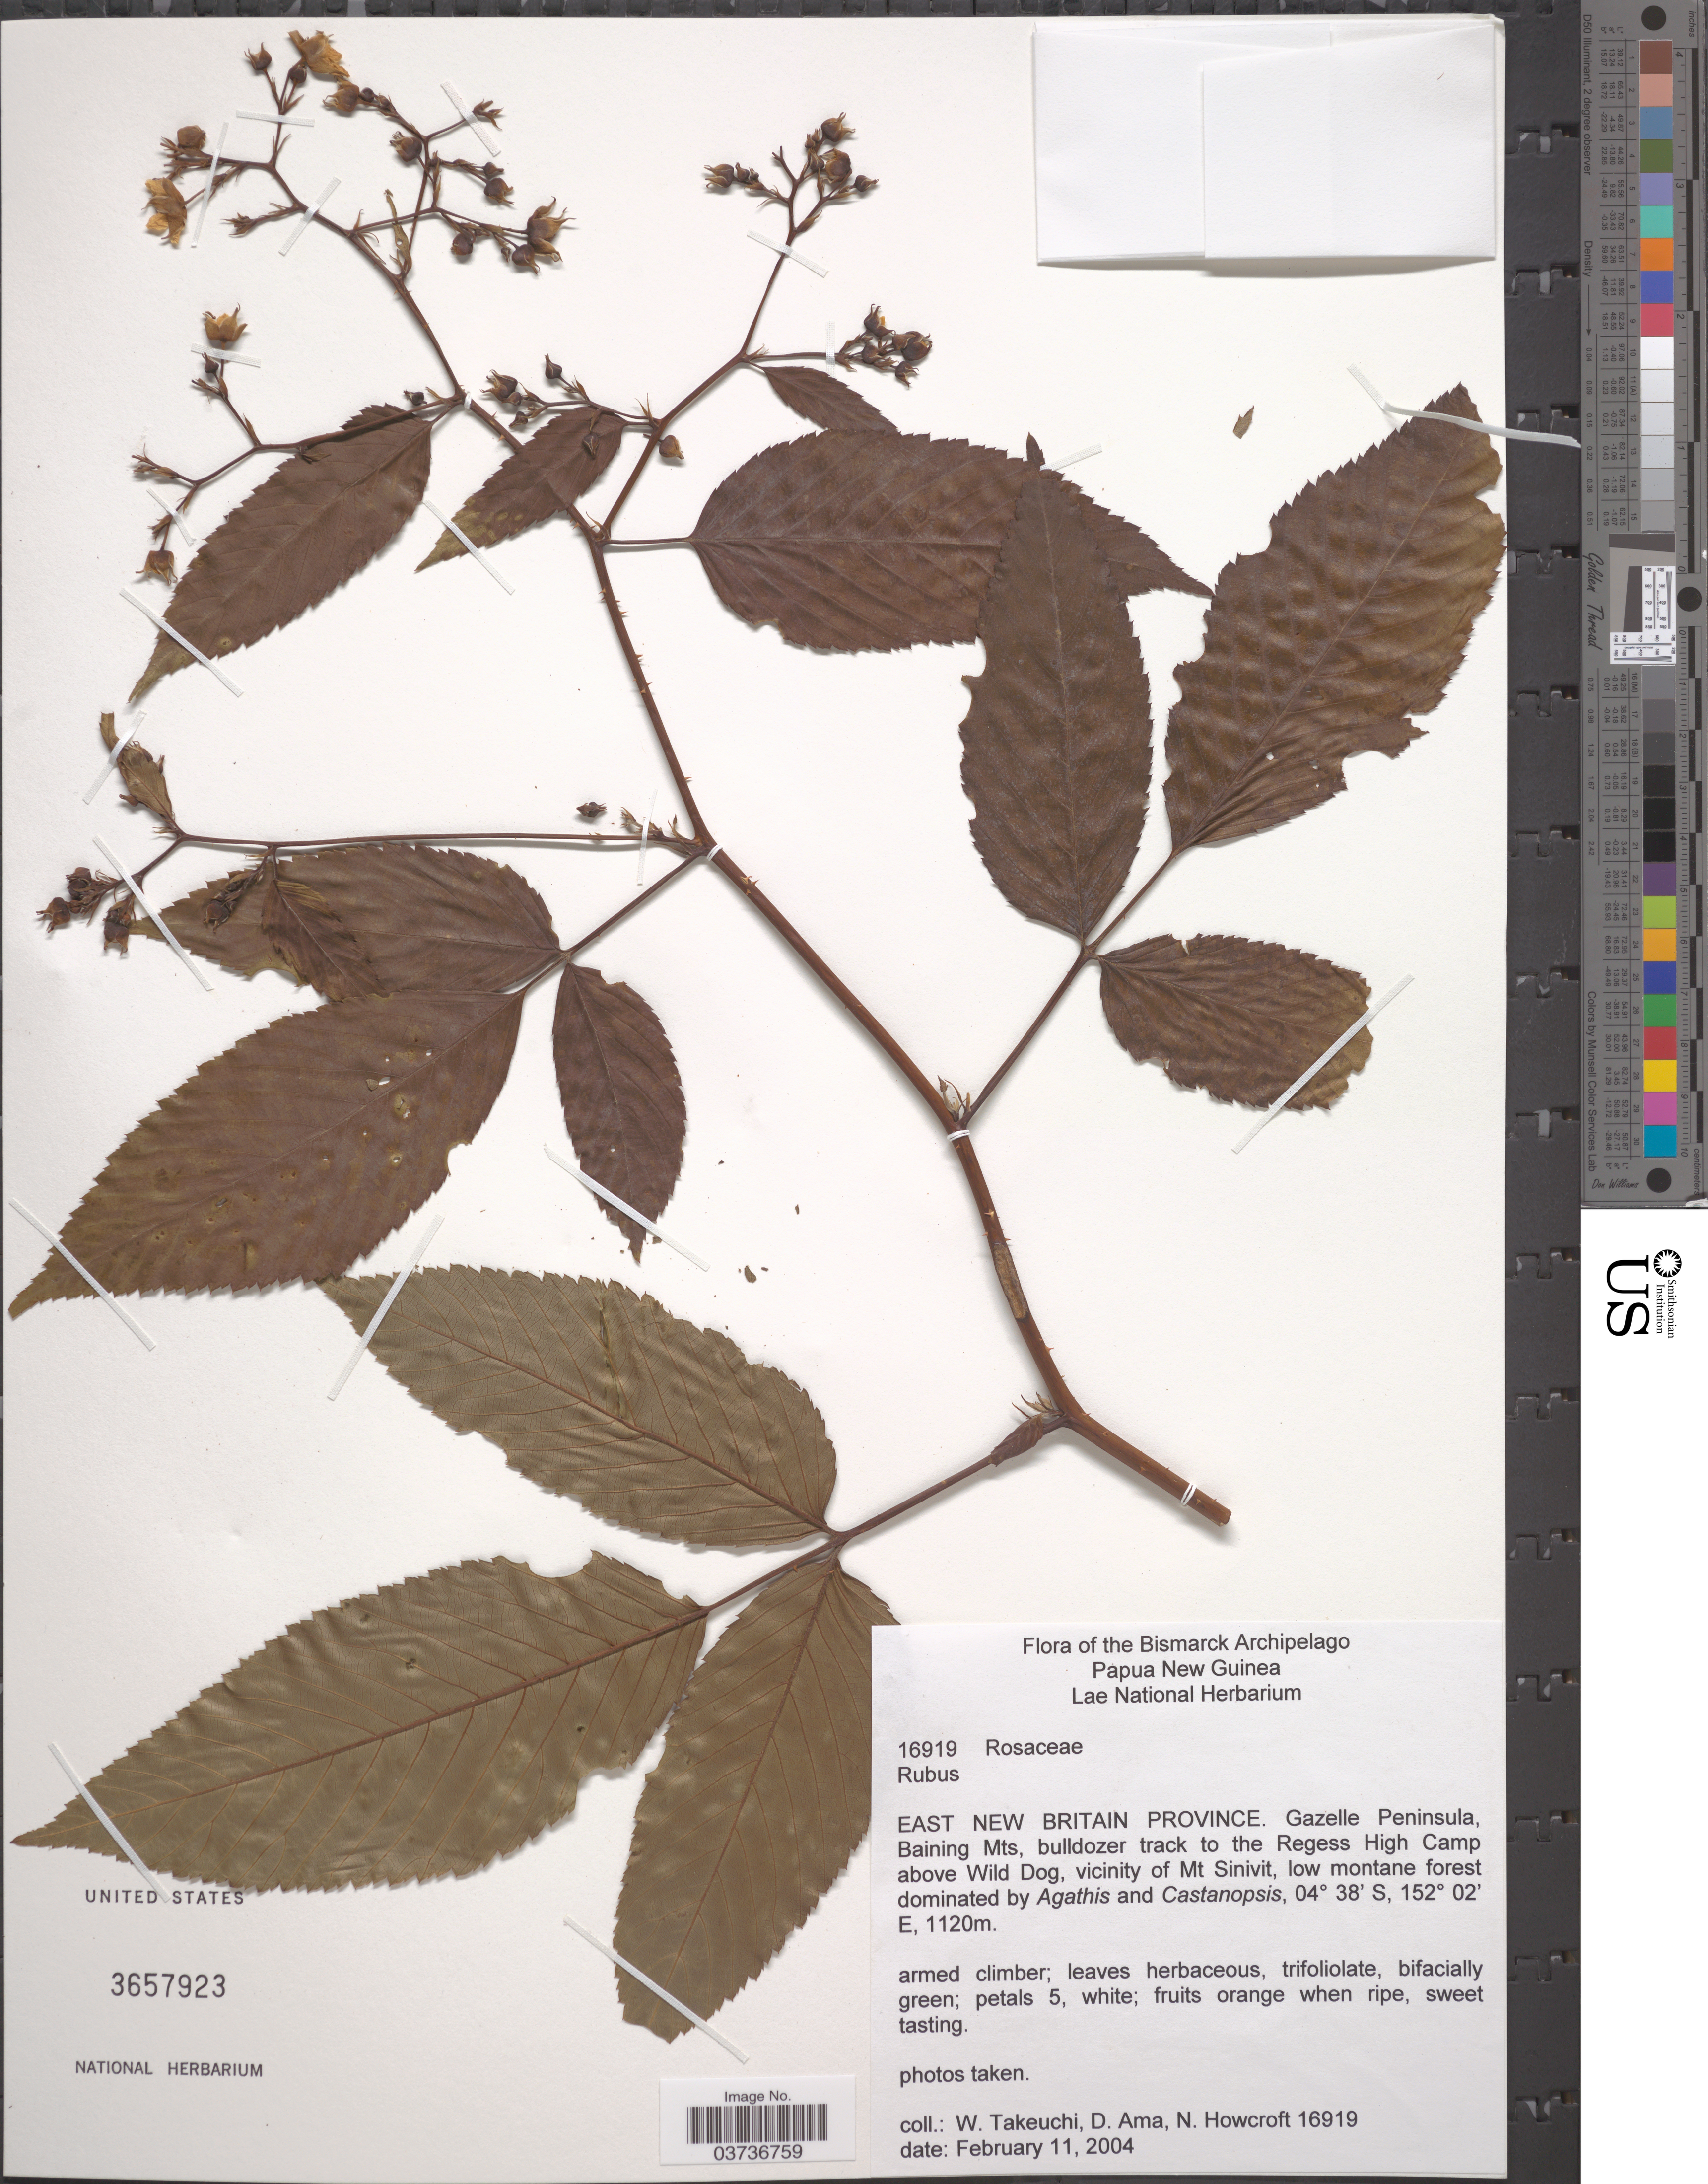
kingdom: Plantae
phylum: Tracheophyta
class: Magnoliopsida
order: Rosales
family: Rosaceae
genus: Rubus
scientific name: Rubus sp.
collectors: W. Takeuchi, D. Ama & N. Howcroft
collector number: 16919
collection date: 2004-02-11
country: Papua New Guinea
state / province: East New Britain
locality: Bismarck Archipelago. Gazelle Peninsula, Baining Mts, bulldozer track to the Regess High Camp above Wild Dog, vicinity of Mt Sinivit.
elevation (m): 1120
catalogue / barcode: US 3657923